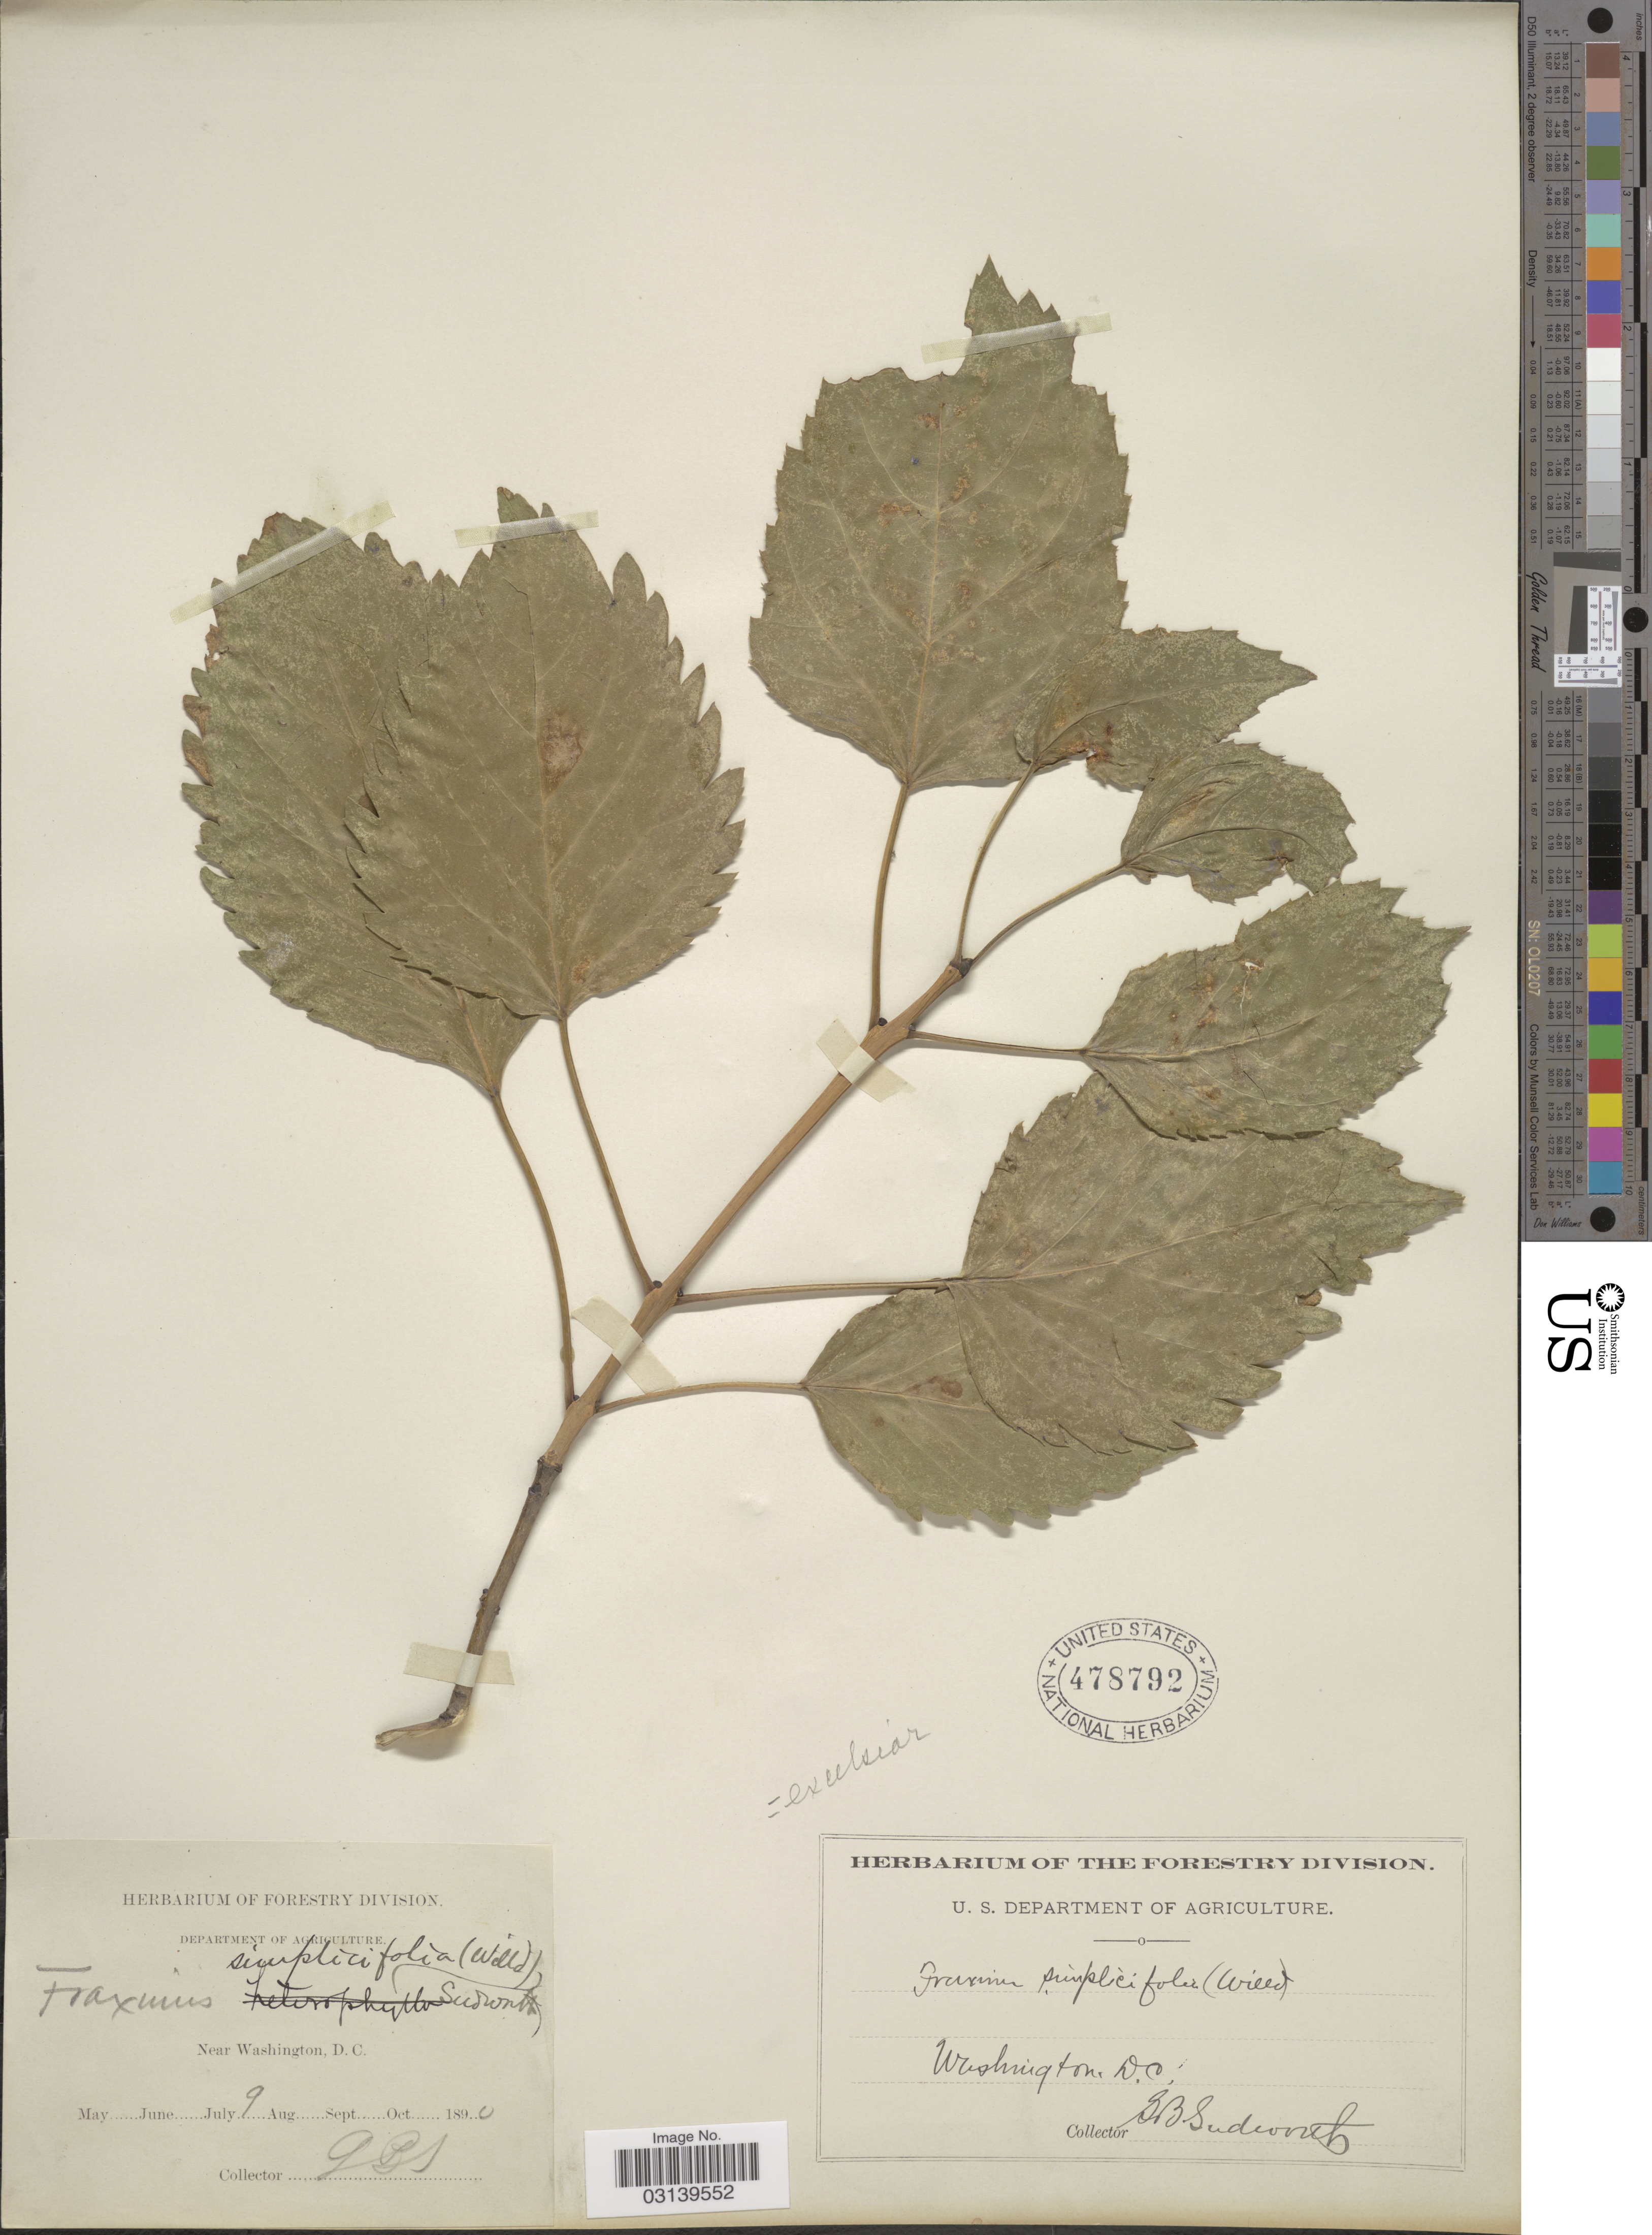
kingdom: Plantae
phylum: Tracheophyta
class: Magnoliopsida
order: Lamiales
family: Oleaceae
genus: Fraxinus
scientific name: Fraxinus excelsior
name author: L.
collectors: G. B. Sudworth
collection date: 1890-07-09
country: United States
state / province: District of Columbia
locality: Near Washington, D.C.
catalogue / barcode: US 478792